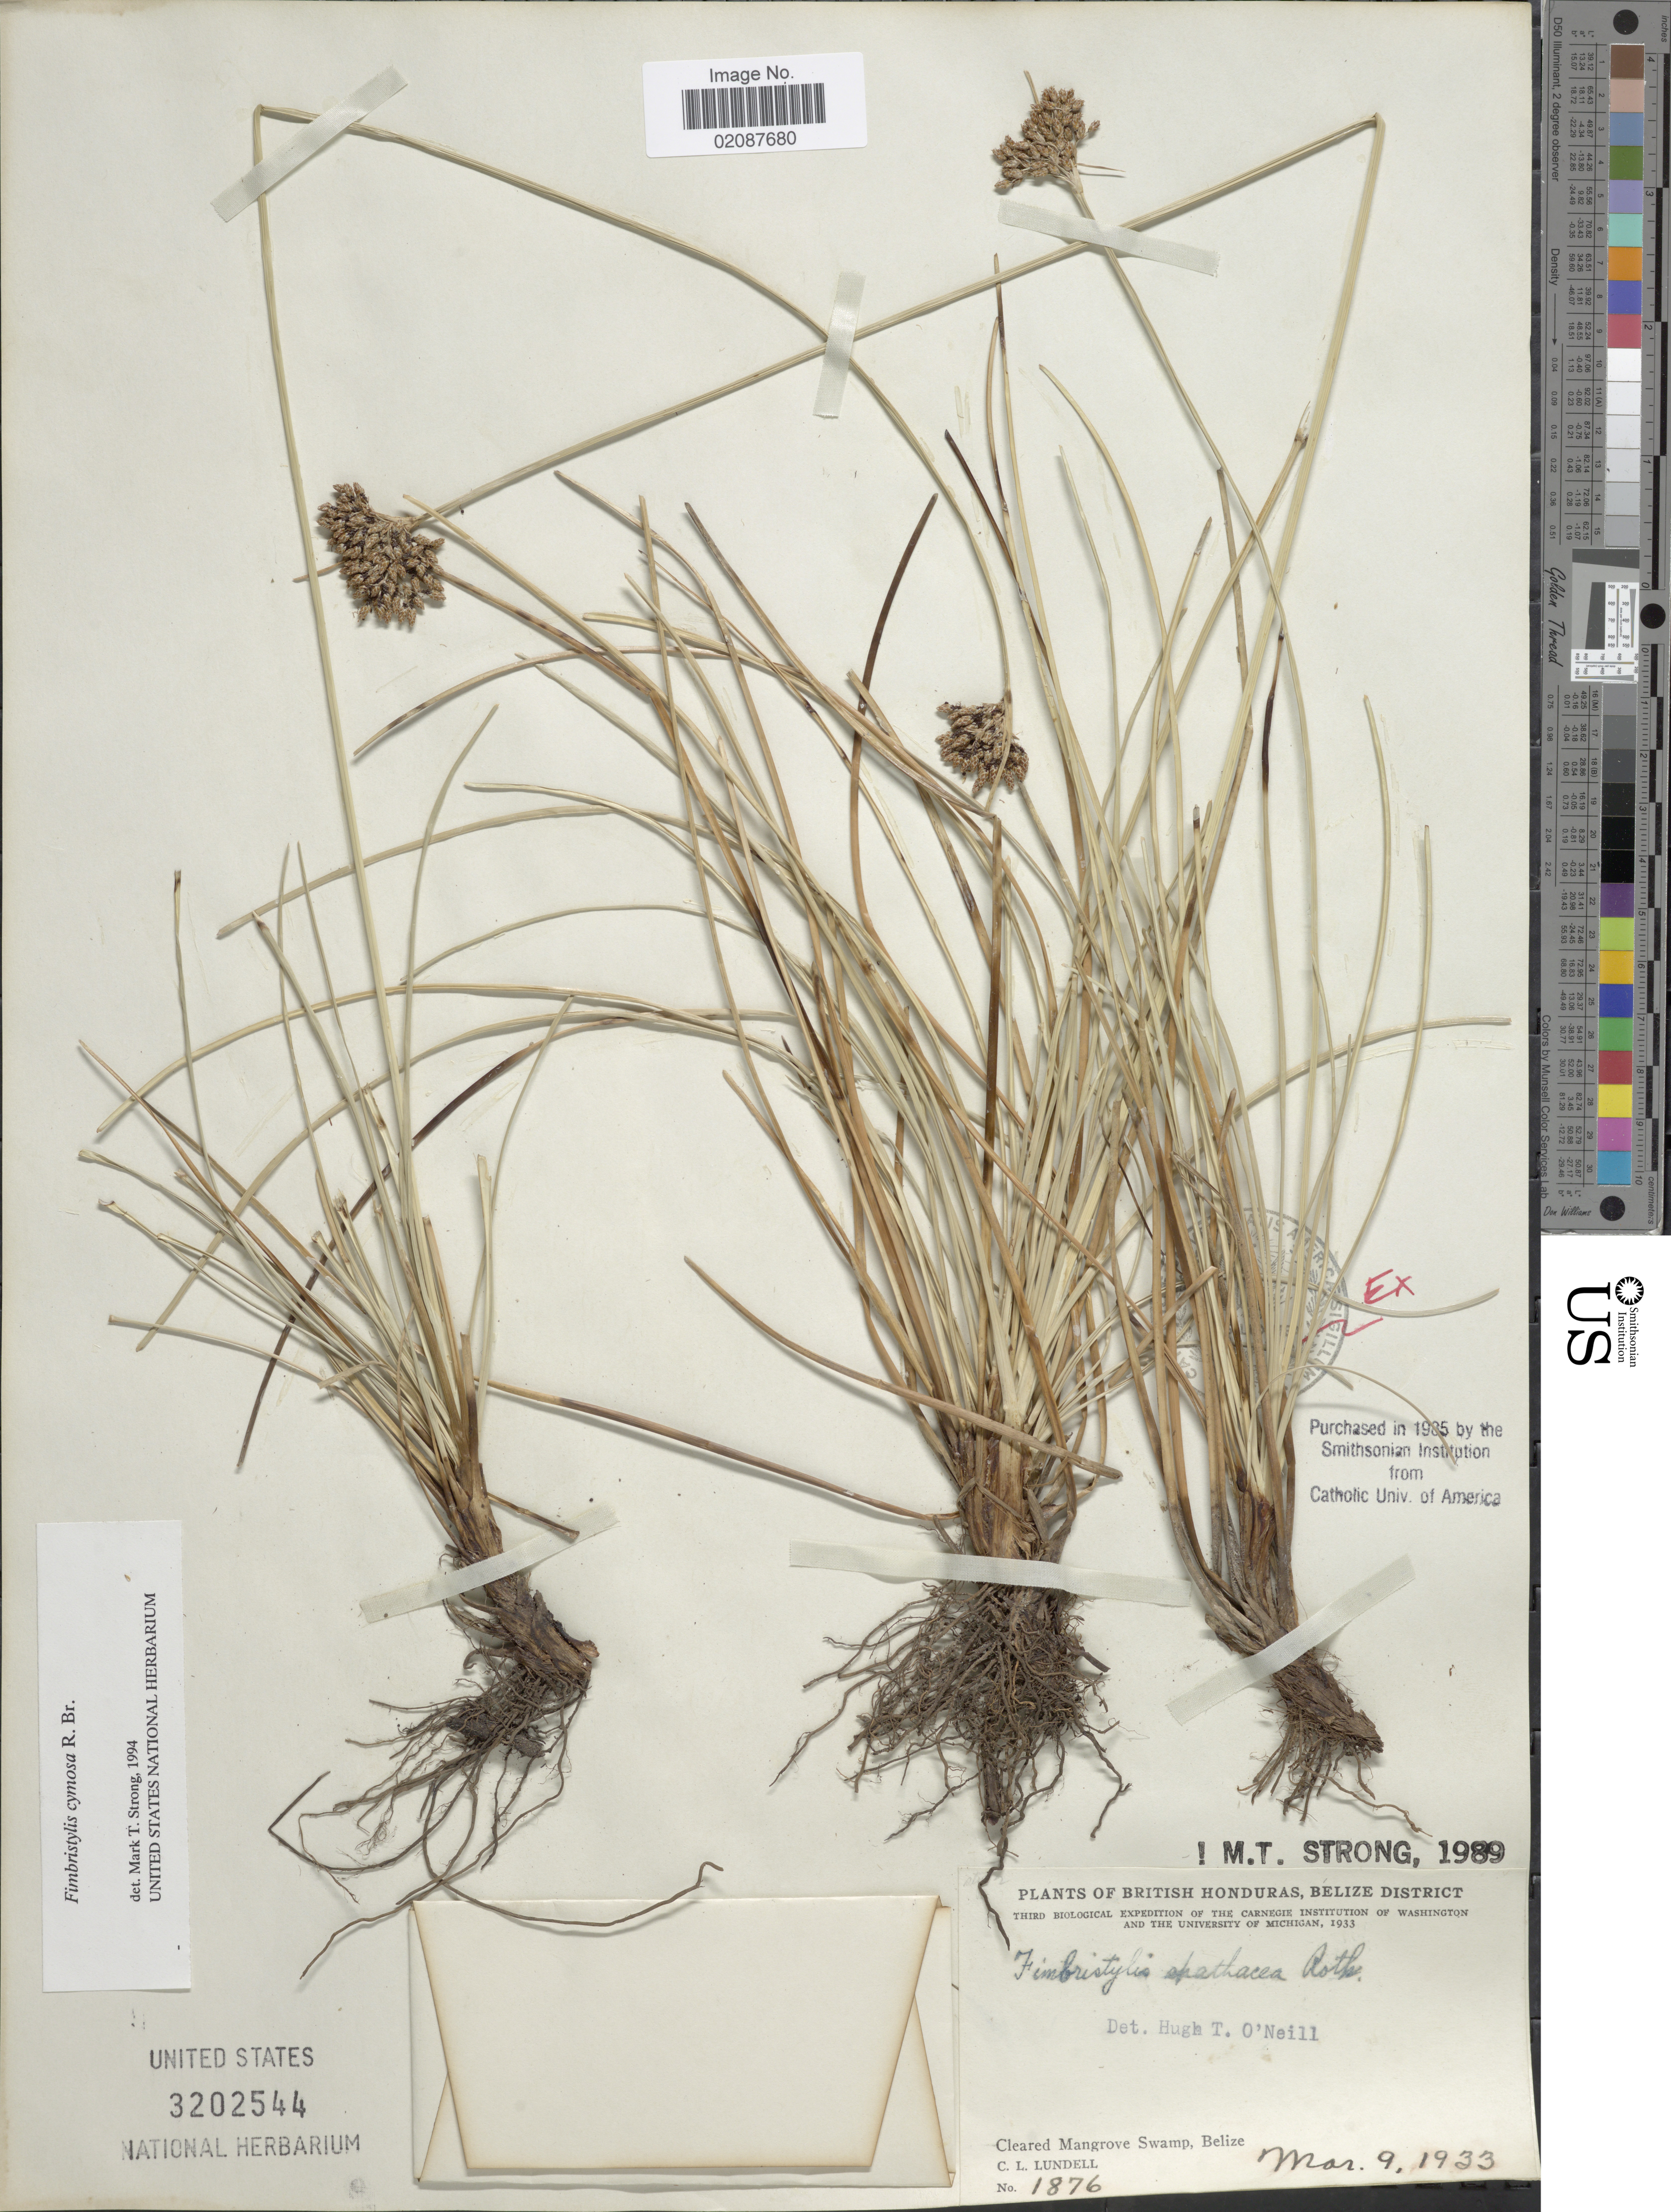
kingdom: Plantae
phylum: Tracheophyta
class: Liliopsida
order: Poales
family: Cyperaceae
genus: Fimbristylis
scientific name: Fimbristylis cymosa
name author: R. Br.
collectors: C. L. Lundell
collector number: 1876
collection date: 1933-03-09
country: Belize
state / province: Belize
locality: Cleared Mangrove Swamp.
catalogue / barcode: US 3202544